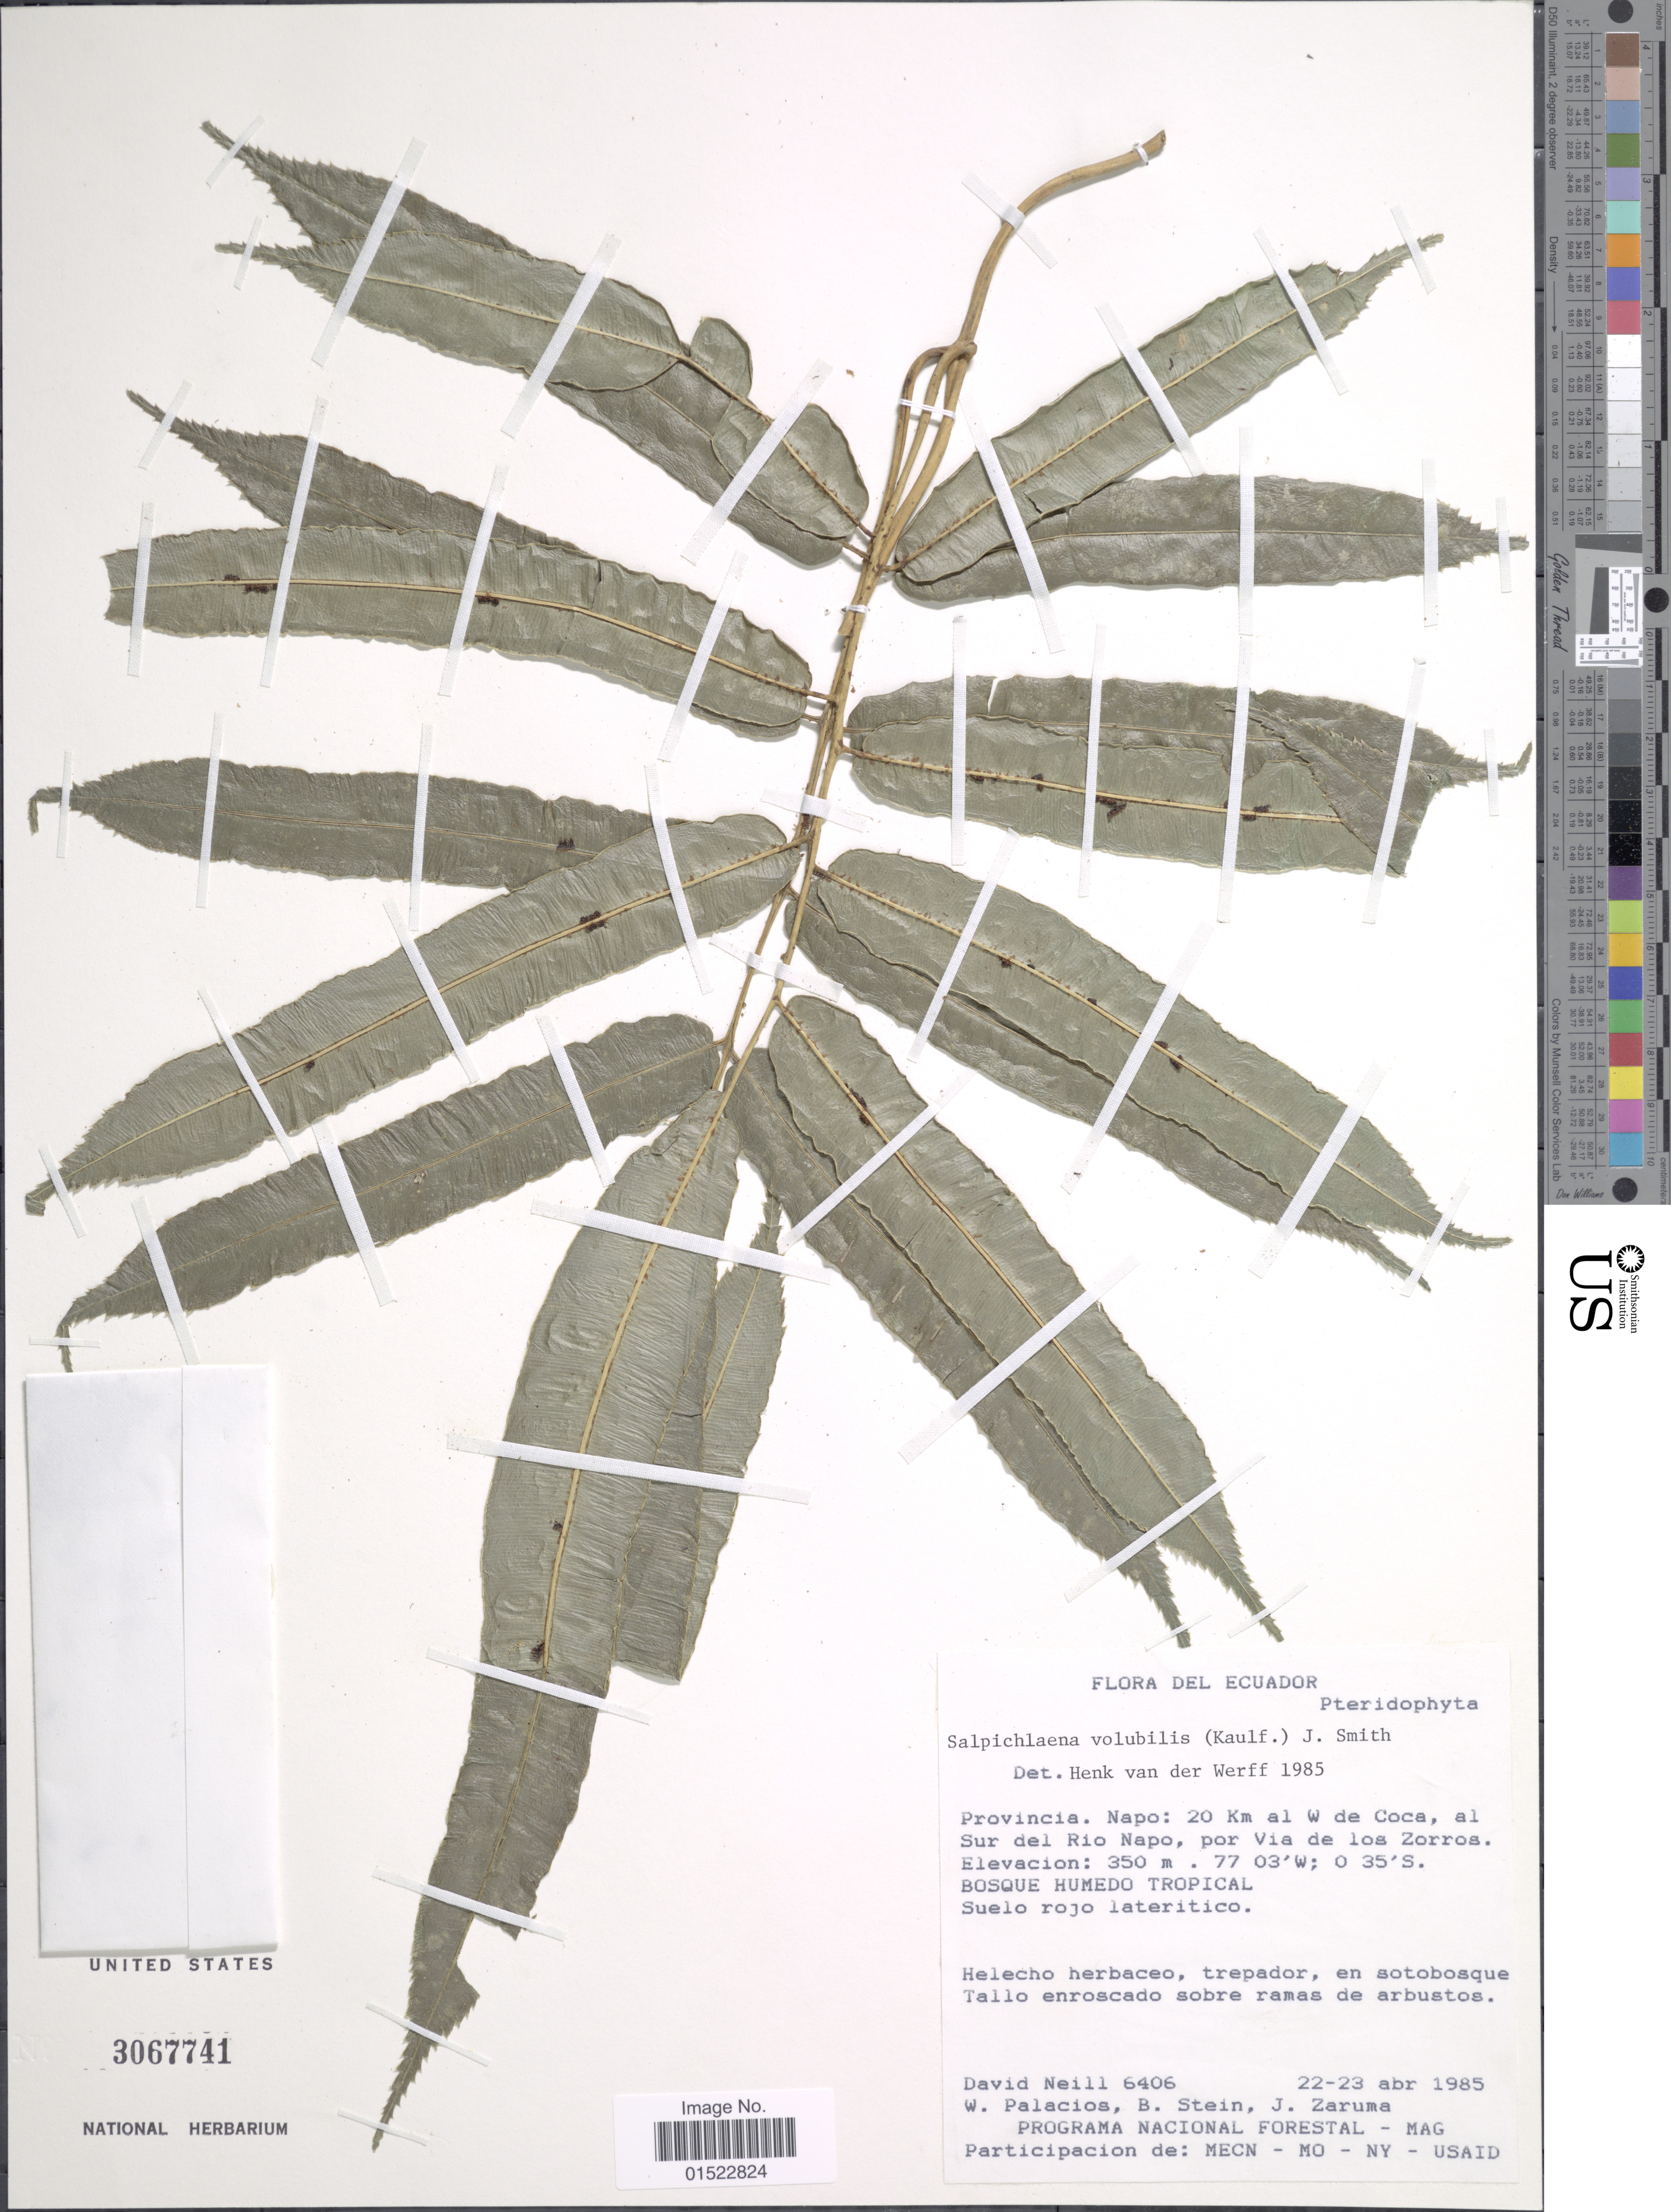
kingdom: Plantae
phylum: Tracheophyta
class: Polypodiopsida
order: Polypodiales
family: Blechnaceae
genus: Salpichlaena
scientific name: Salpichlaena volubilis subsp. volubilis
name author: (Kaulf.) J. Sm.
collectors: D. A. Neil, W. Palacios, B. Stein & J. Zaruma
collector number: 6406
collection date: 1985-04-22/1985-04-23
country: Ecuador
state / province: Napo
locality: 20 km al W de Coca, al Sur del Rio Napo, por Via de los Zorros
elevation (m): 350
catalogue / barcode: US 3067741